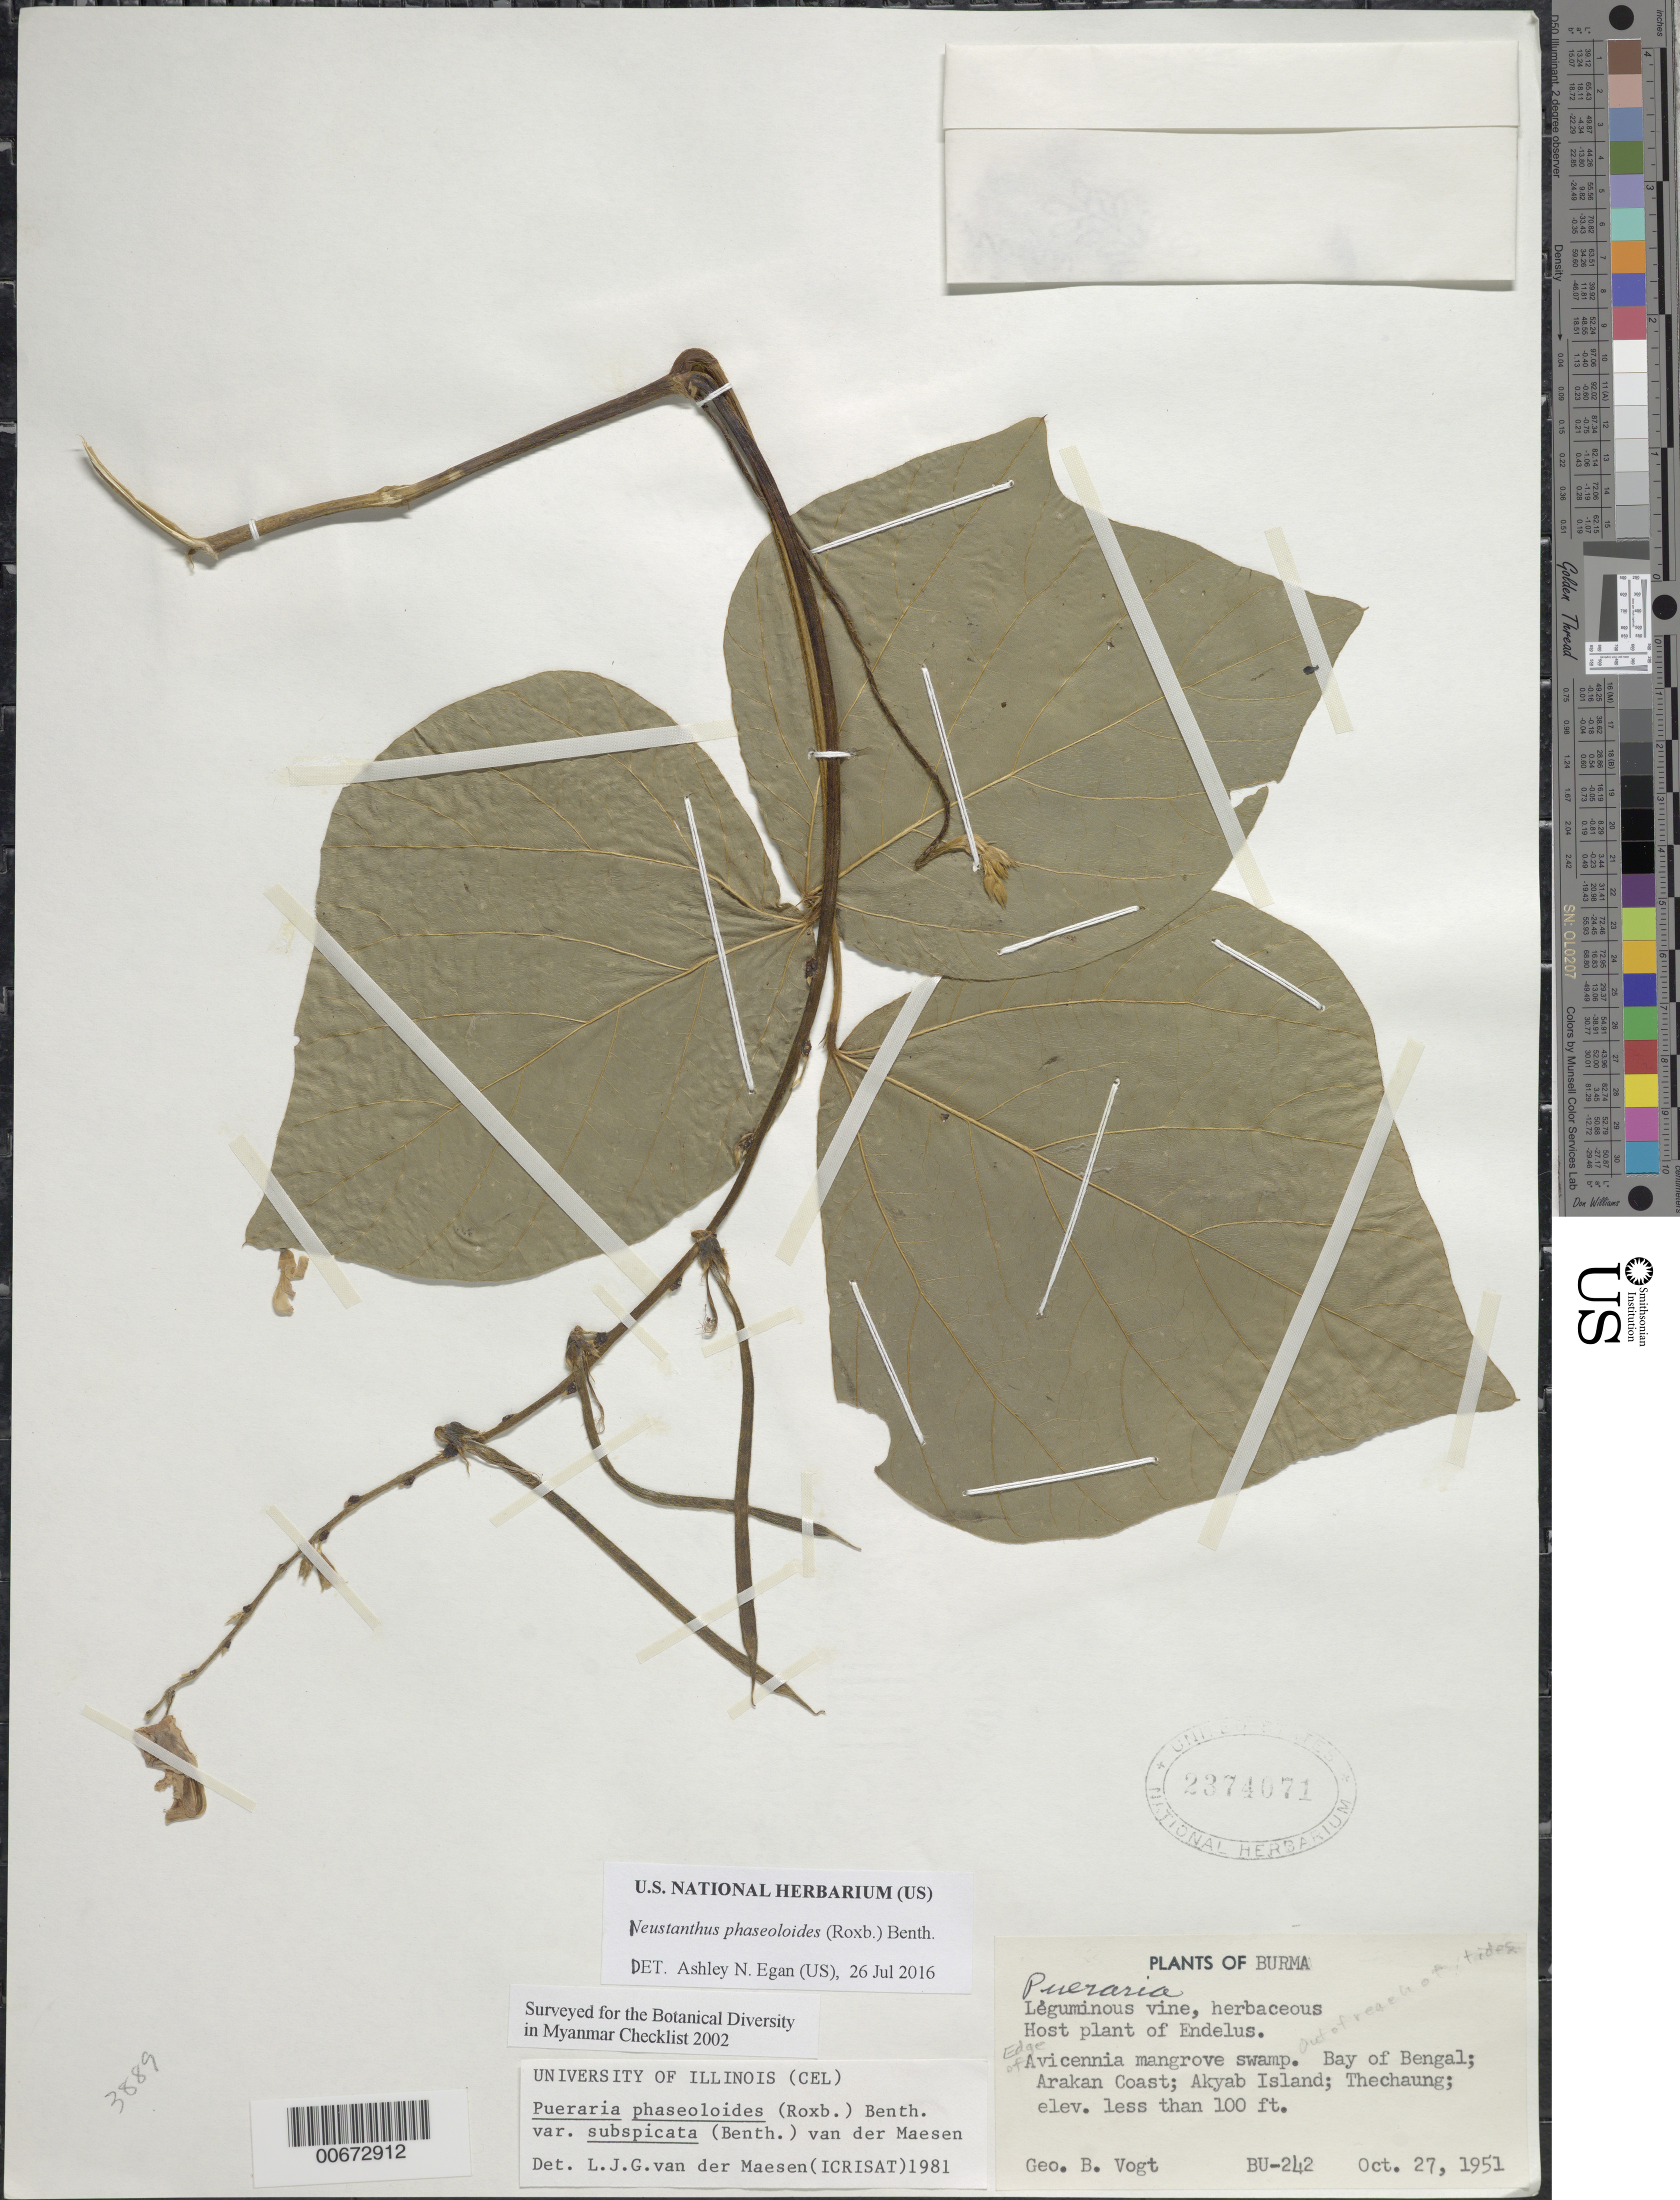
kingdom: Plantae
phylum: Tracheophyta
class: Magnoliopsida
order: Fabales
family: Fabaceae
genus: Neustanthus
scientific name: Neustanthus phaseoloides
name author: (Roxb.) Benth.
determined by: Egan, Ashley N., (US), Smithsonian Institution - National Museum of Natural History (UNITED STATES)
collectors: G. Vogt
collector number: BU-242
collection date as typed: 27 Oct 1951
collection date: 1951-10-27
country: Myanmar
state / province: Rakhine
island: Akyab I.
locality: Bay of Bengal, Arakan coast, Thechaung.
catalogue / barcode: US 2374071